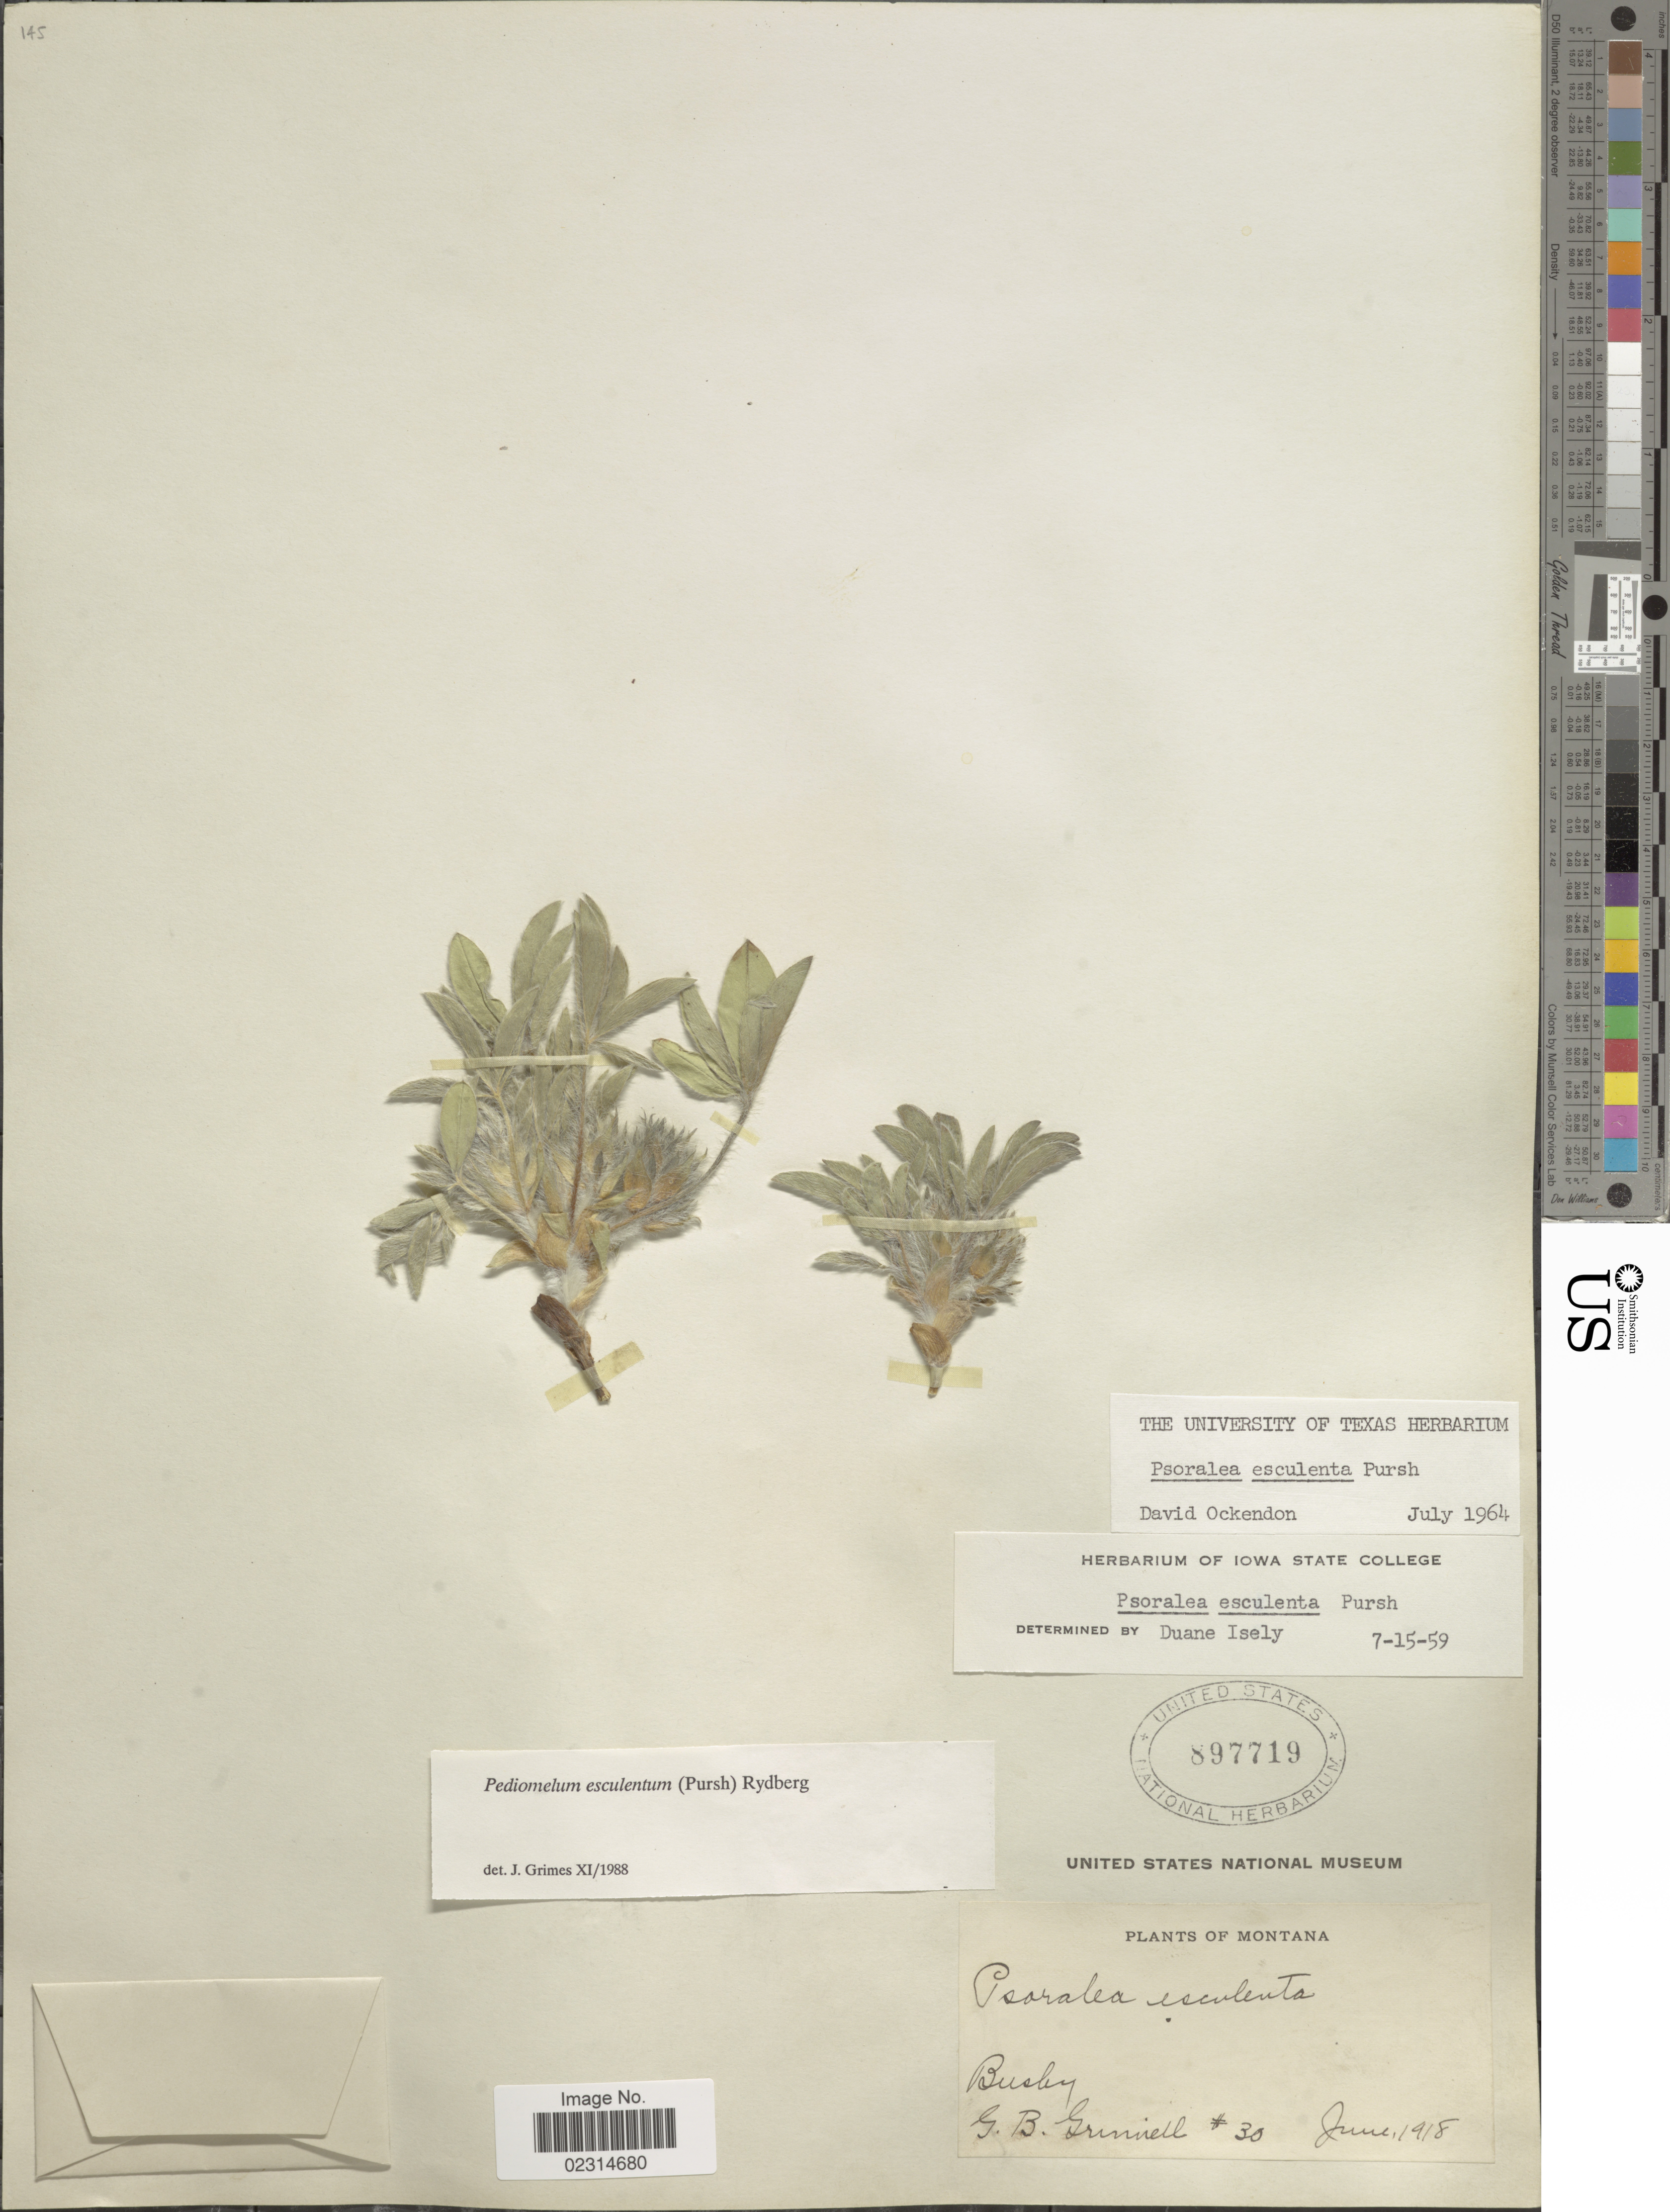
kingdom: Plantae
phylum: Tracheophyta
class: Magnoliopsida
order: Fabales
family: Fabaceae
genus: Pediomelum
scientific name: Pediomelum esculentum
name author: (Pursh) Rydb.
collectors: G. Grinnell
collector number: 30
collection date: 1918-06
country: United States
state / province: Montana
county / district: Big Horn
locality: Busby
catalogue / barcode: US 897719